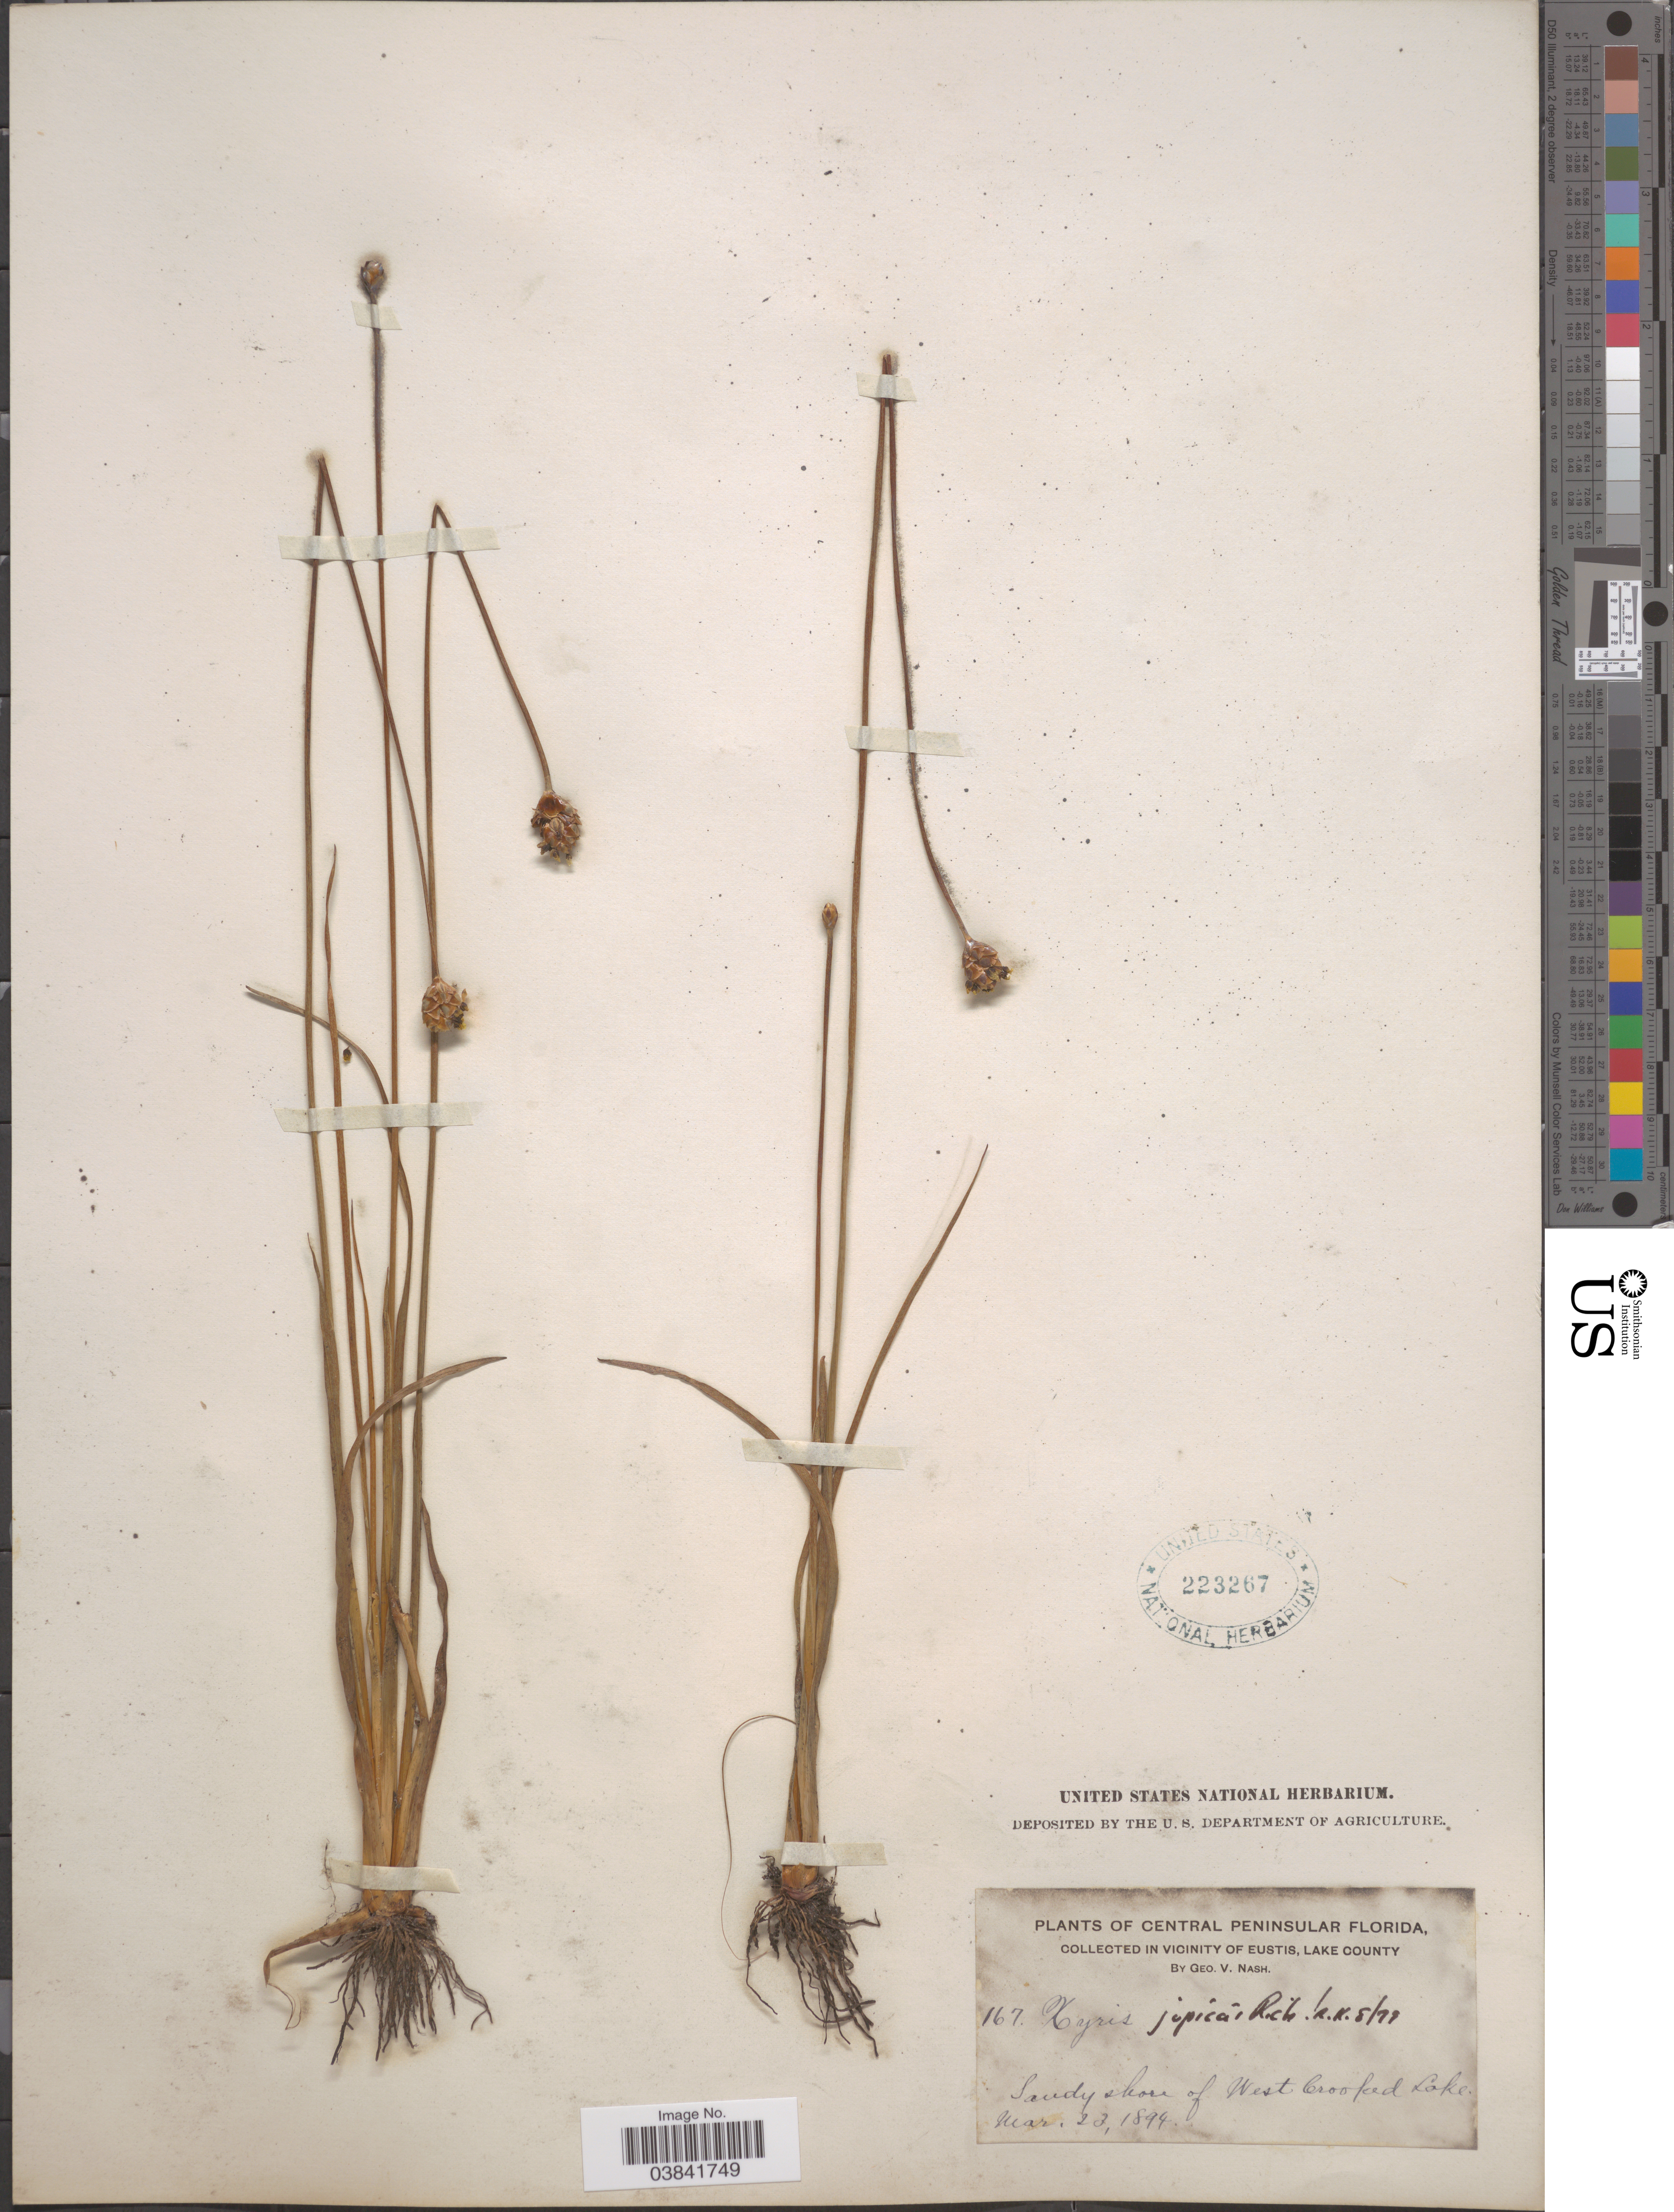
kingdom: Plantae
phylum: Tracheophyta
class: Liliopsida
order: Poales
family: Xyridaceae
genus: Xyris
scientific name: Xyris jupicai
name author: Rich.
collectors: G. V. Nash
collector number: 167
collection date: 1894-03-23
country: United States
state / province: Florida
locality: Central Peninsular Florida. In vicinity of Eustis, Lake County. Sandy shore of West Crooked Lake.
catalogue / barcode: US 223267